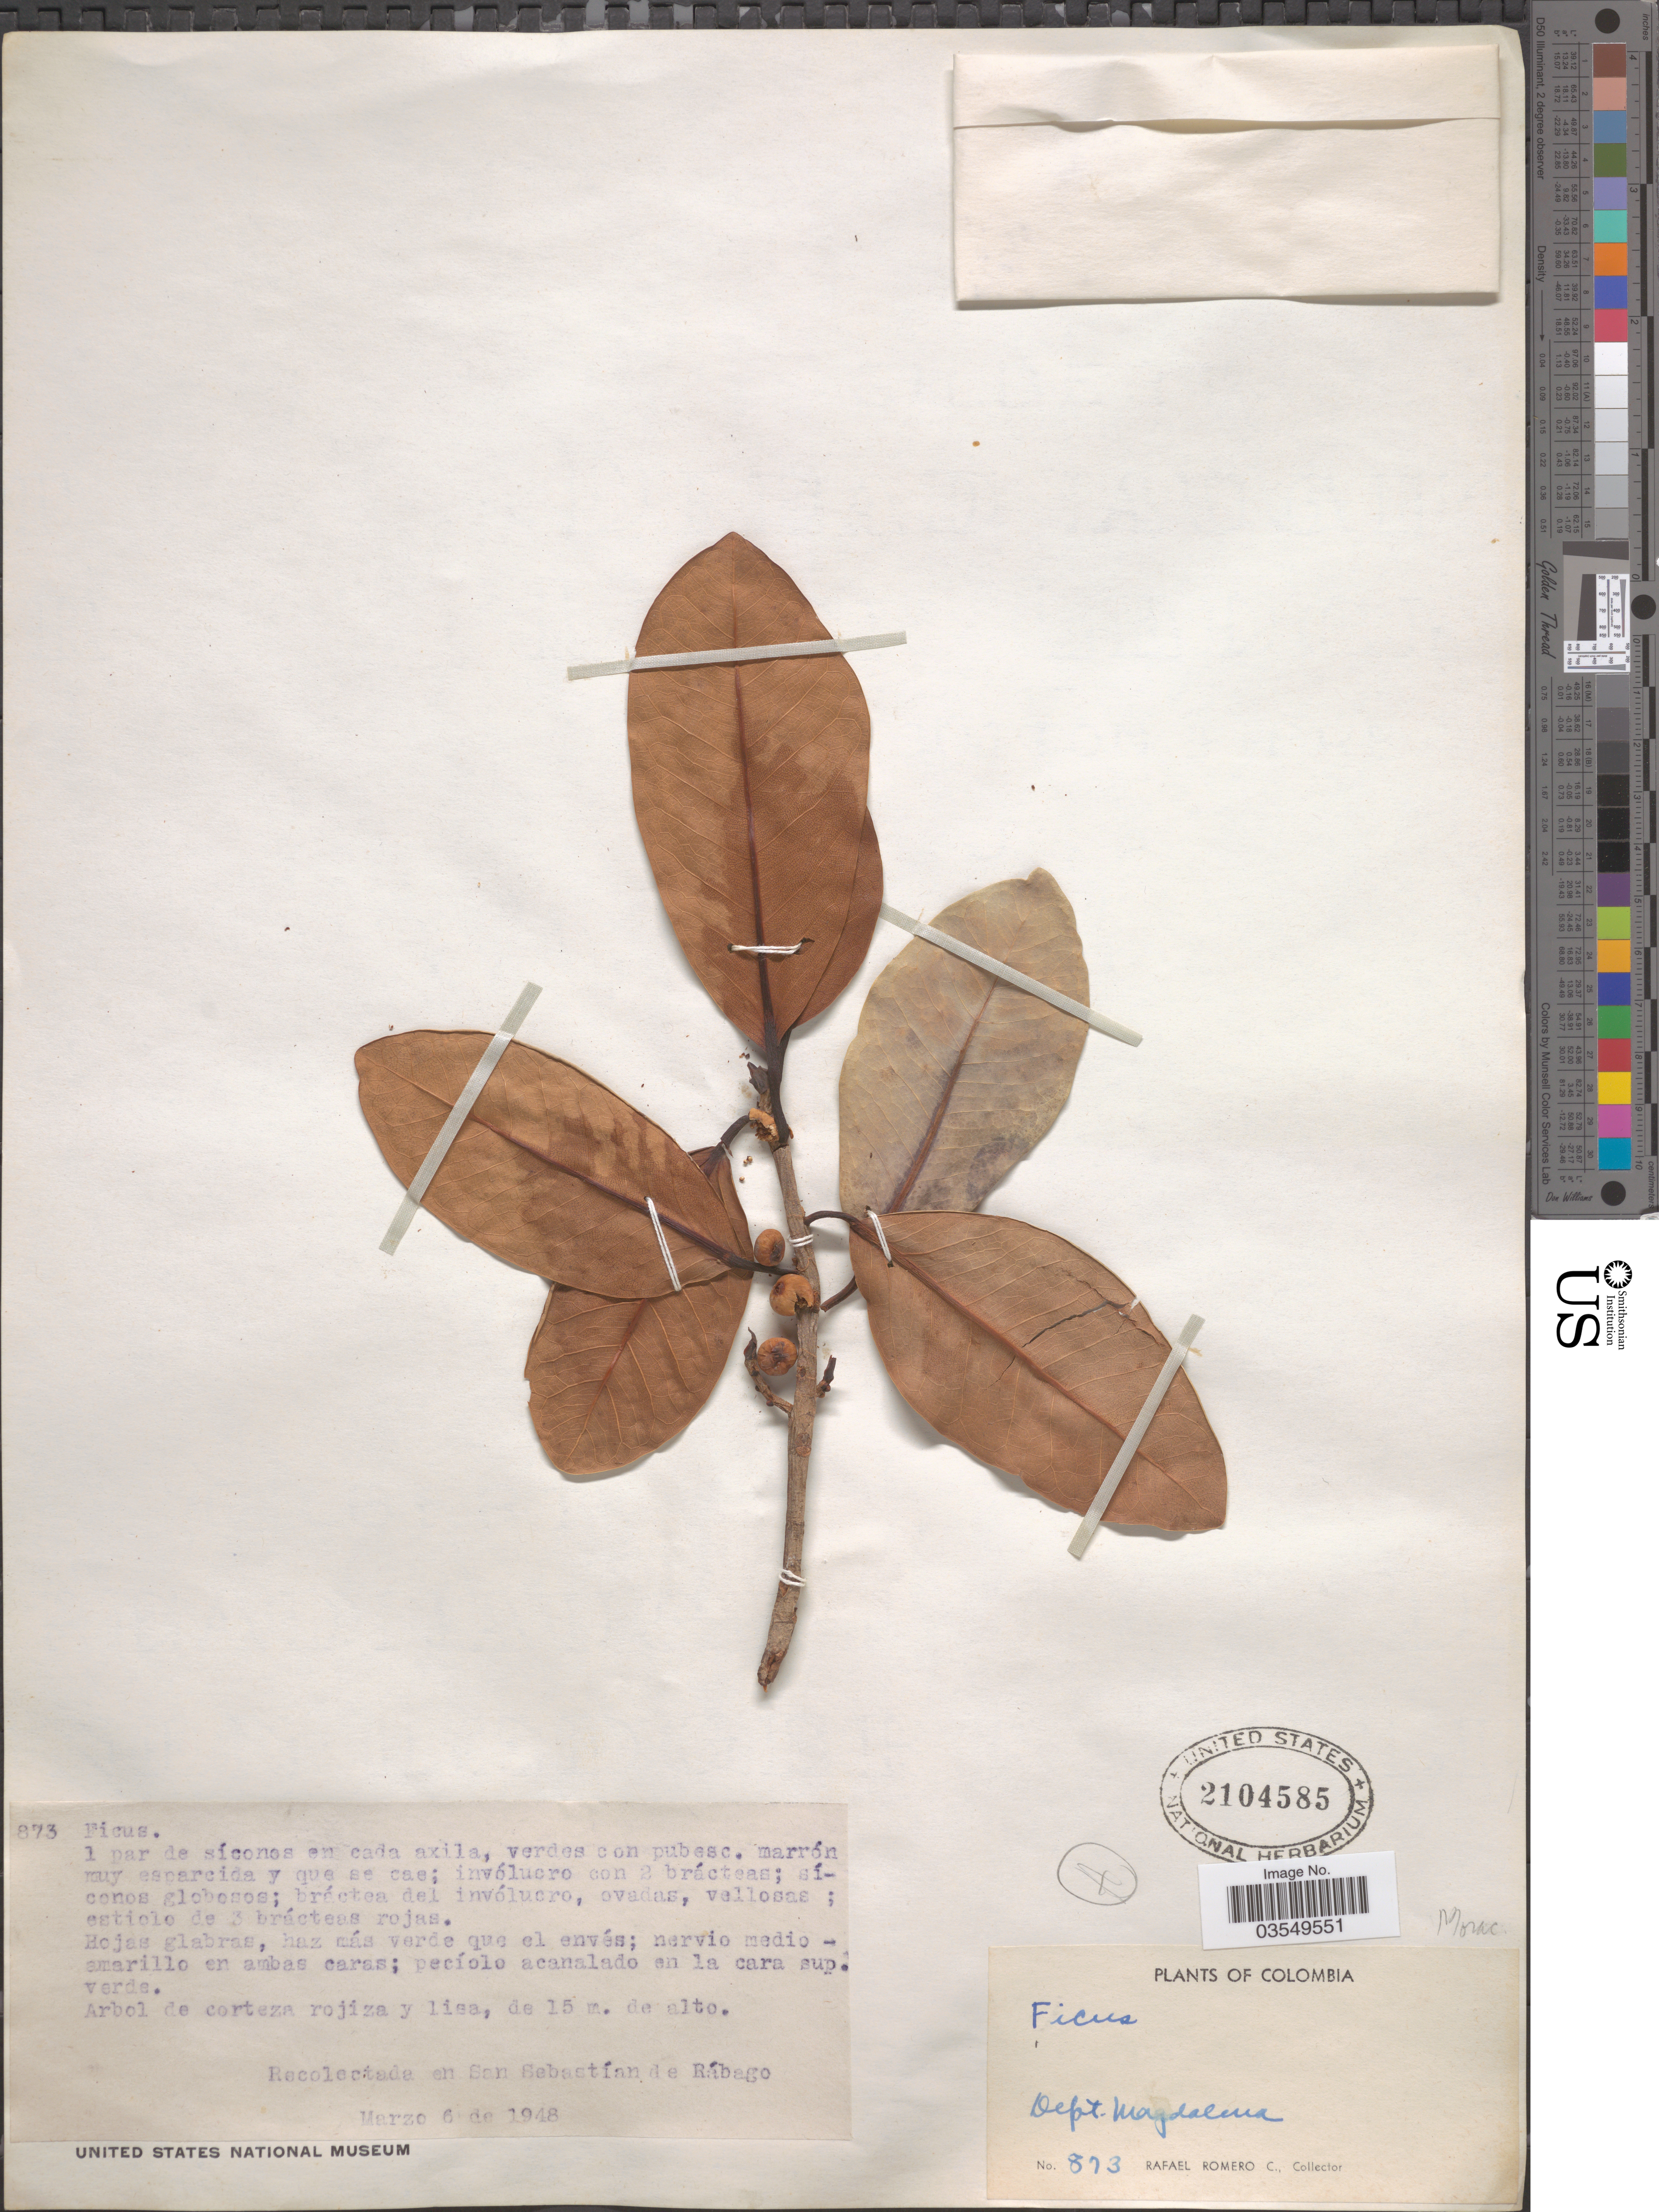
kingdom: Plantae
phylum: Tracheophyta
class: Magnoliopsida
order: Rosales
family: Moraceae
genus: Ficus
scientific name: Ficus sp.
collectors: R. Romero Castañeda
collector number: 873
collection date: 1948-03-06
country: Colombia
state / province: Magdalena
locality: En San Sebastían de Rábago. Dept. Magdalena.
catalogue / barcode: US 2104585